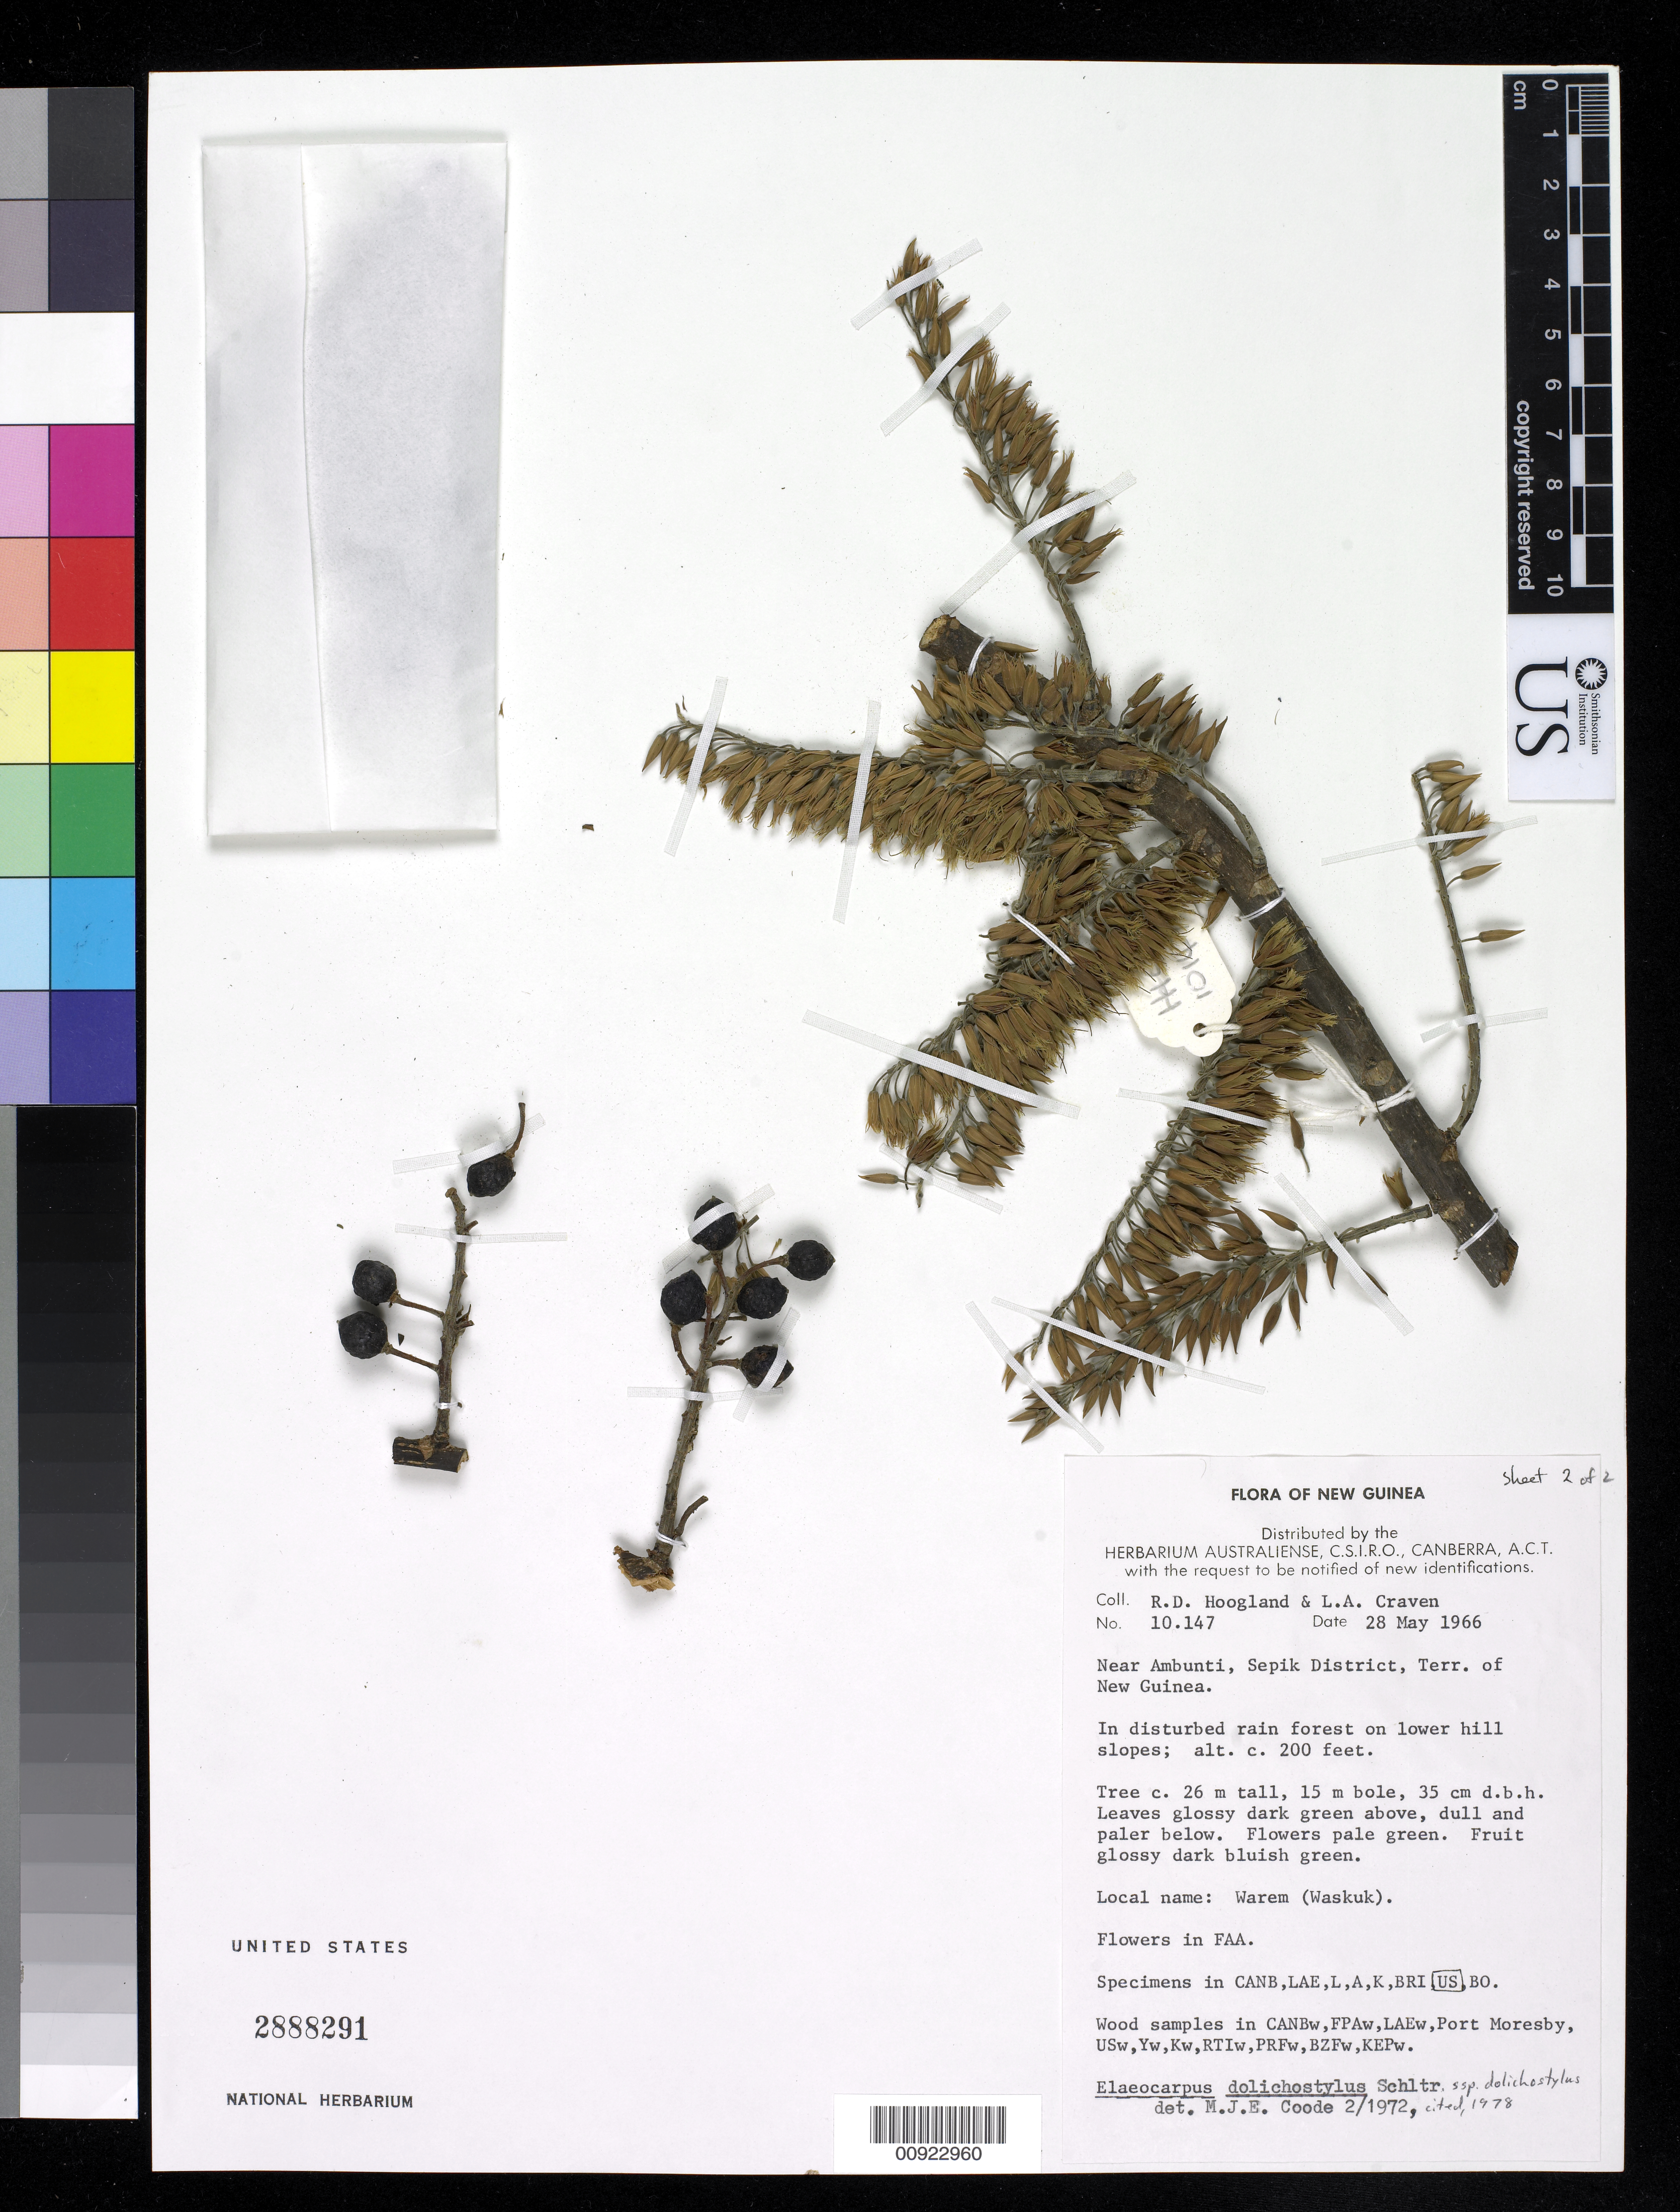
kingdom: Plantae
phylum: Tracheophyta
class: Magnoliopsida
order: Oxalidales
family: Elaeocarpaceae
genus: Elaeocarpus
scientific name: Elaeocarpus dolichostylus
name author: Schltr.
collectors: R. D. Hoogland & L. A. Craven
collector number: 10147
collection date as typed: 28 May 1966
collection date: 1966-05-28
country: Papua New Guinea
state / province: East Sepik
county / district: Ambunti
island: New Guinea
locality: Near Ambunti, Sepik District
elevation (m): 61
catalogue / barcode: US 2888291